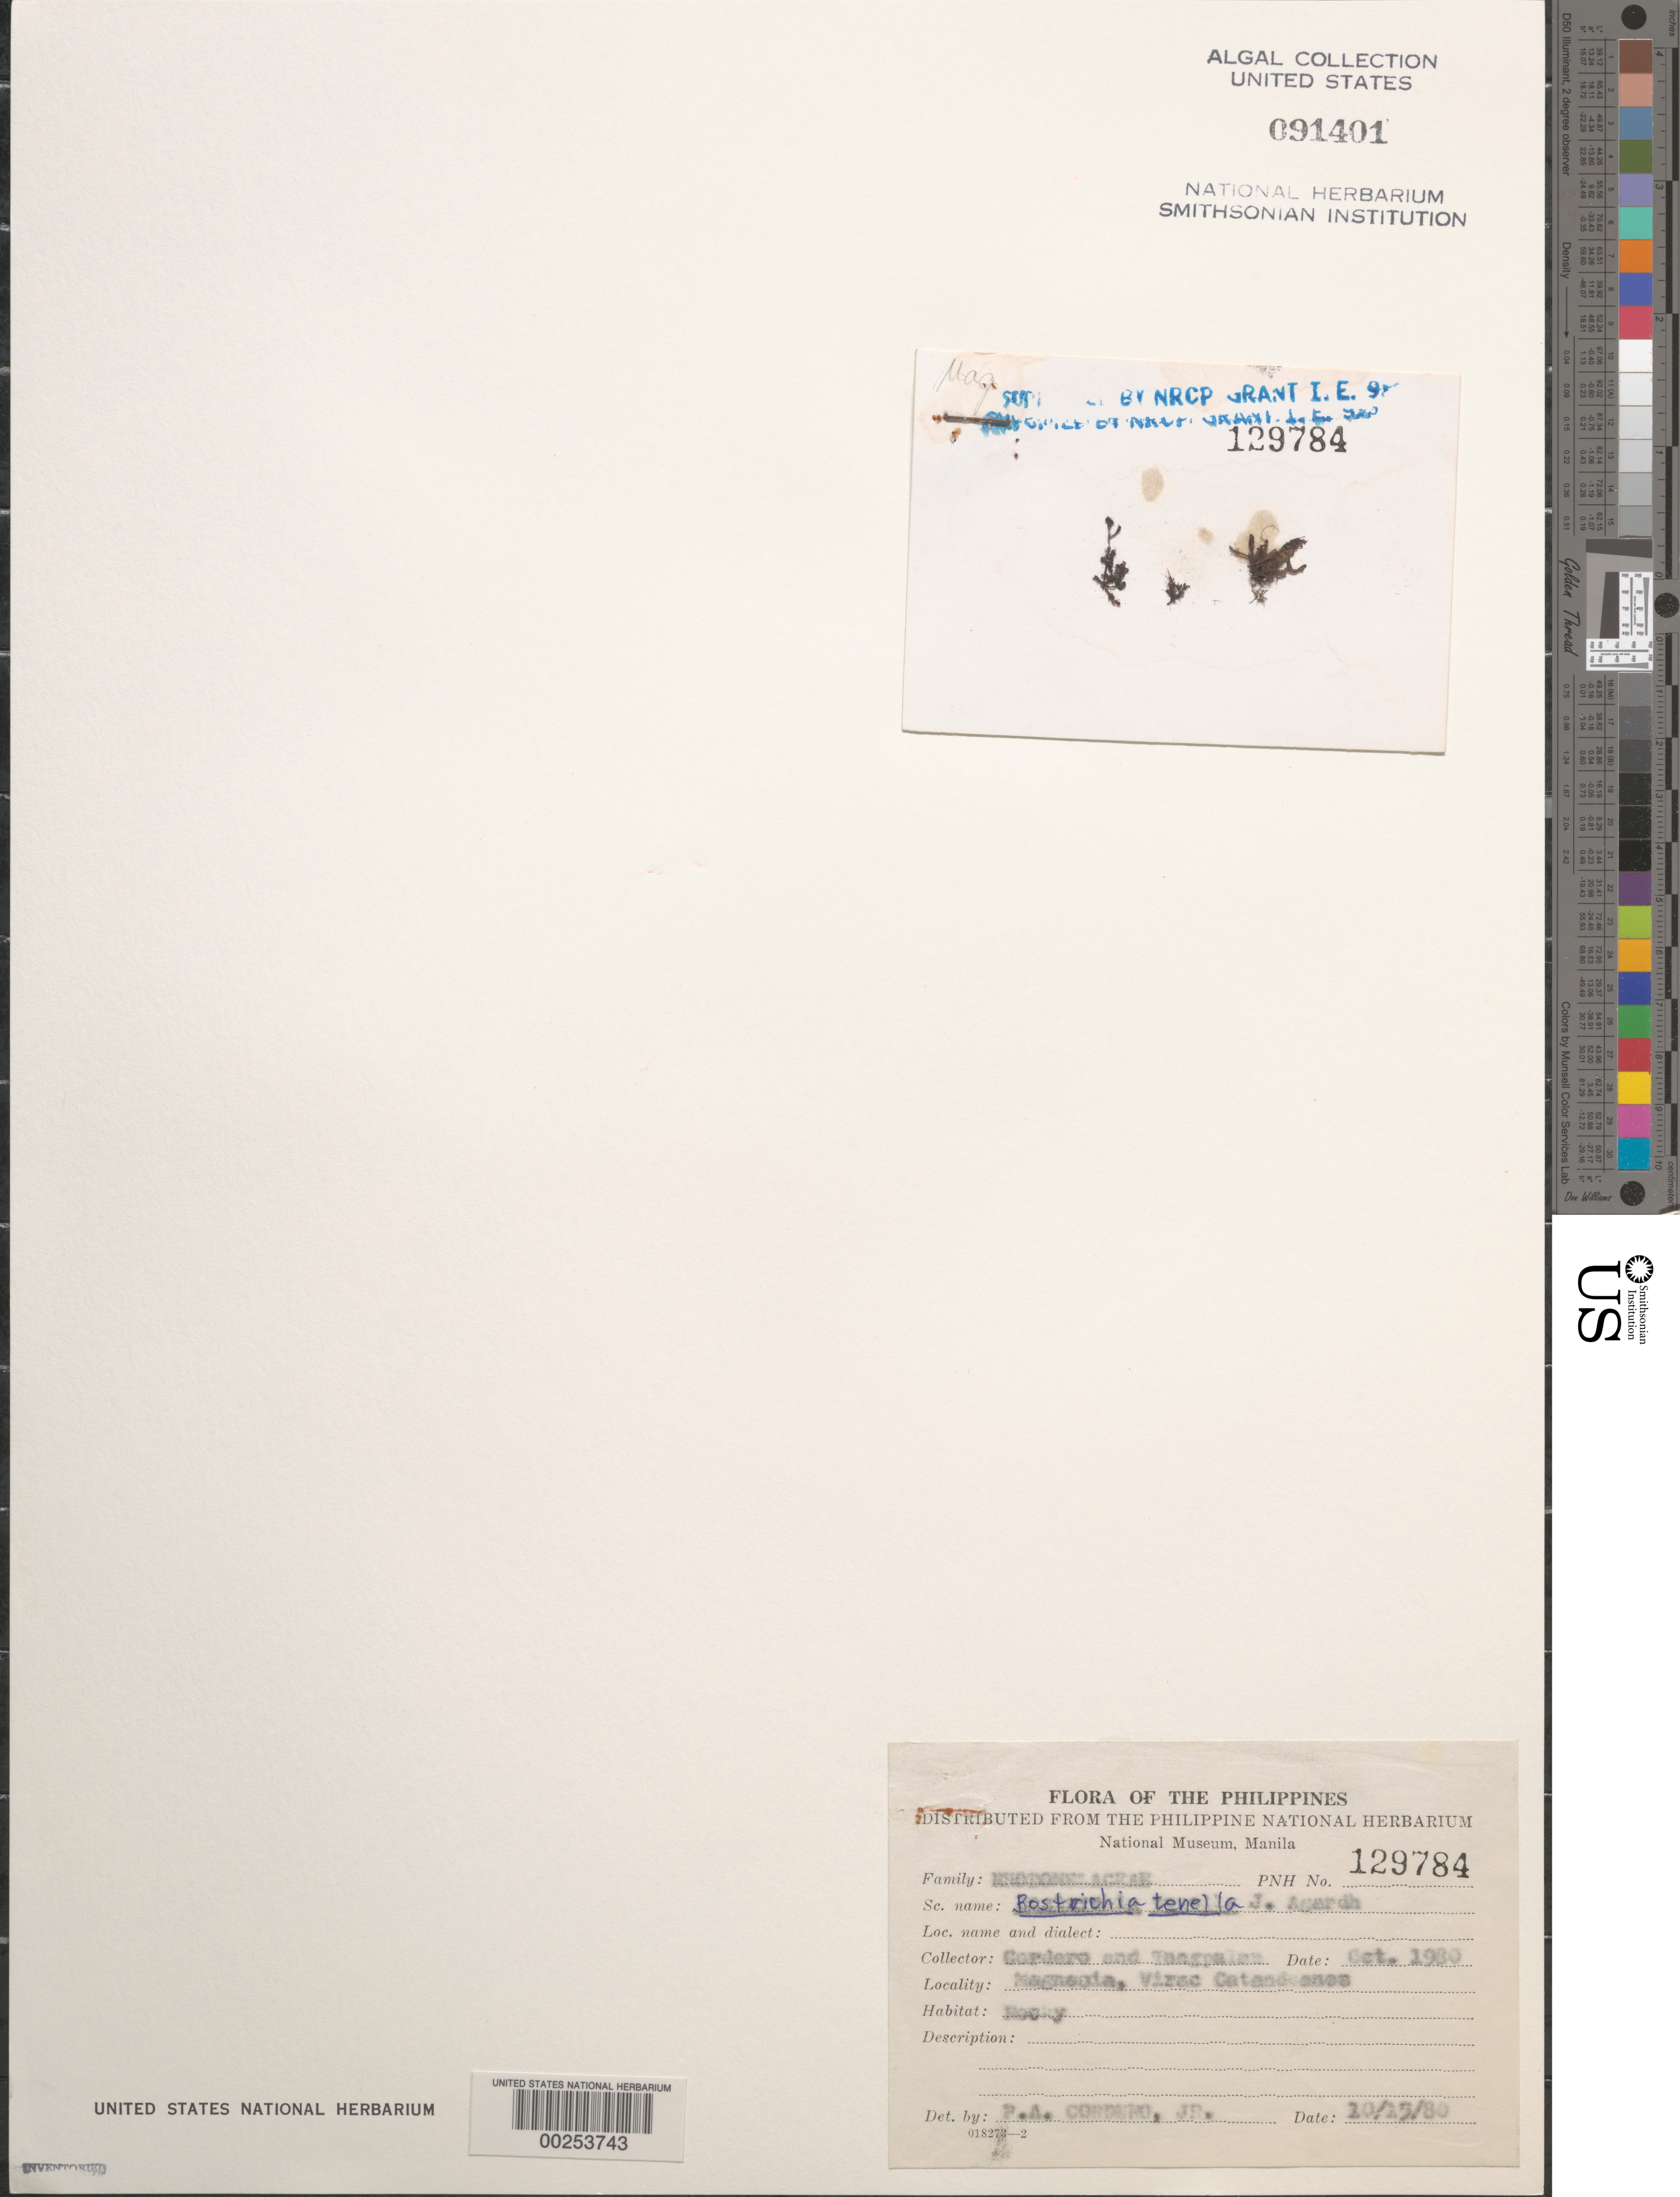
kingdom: Plantae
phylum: Rhodophyta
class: Florideophyceae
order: Ceramiales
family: Rhodomelaceae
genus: Bostrychia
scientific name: Bostrychia tenella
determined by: Cordero, P. A., Jr.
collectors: P. A. Cordero & A. Tungpalan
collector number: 129784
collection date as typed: Oct 1980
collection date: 1980-10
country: Philippines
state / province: Bicol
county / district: Catanduanes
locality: Mindanao, Magnesia, virac, catanduanes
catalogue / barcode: US 91401